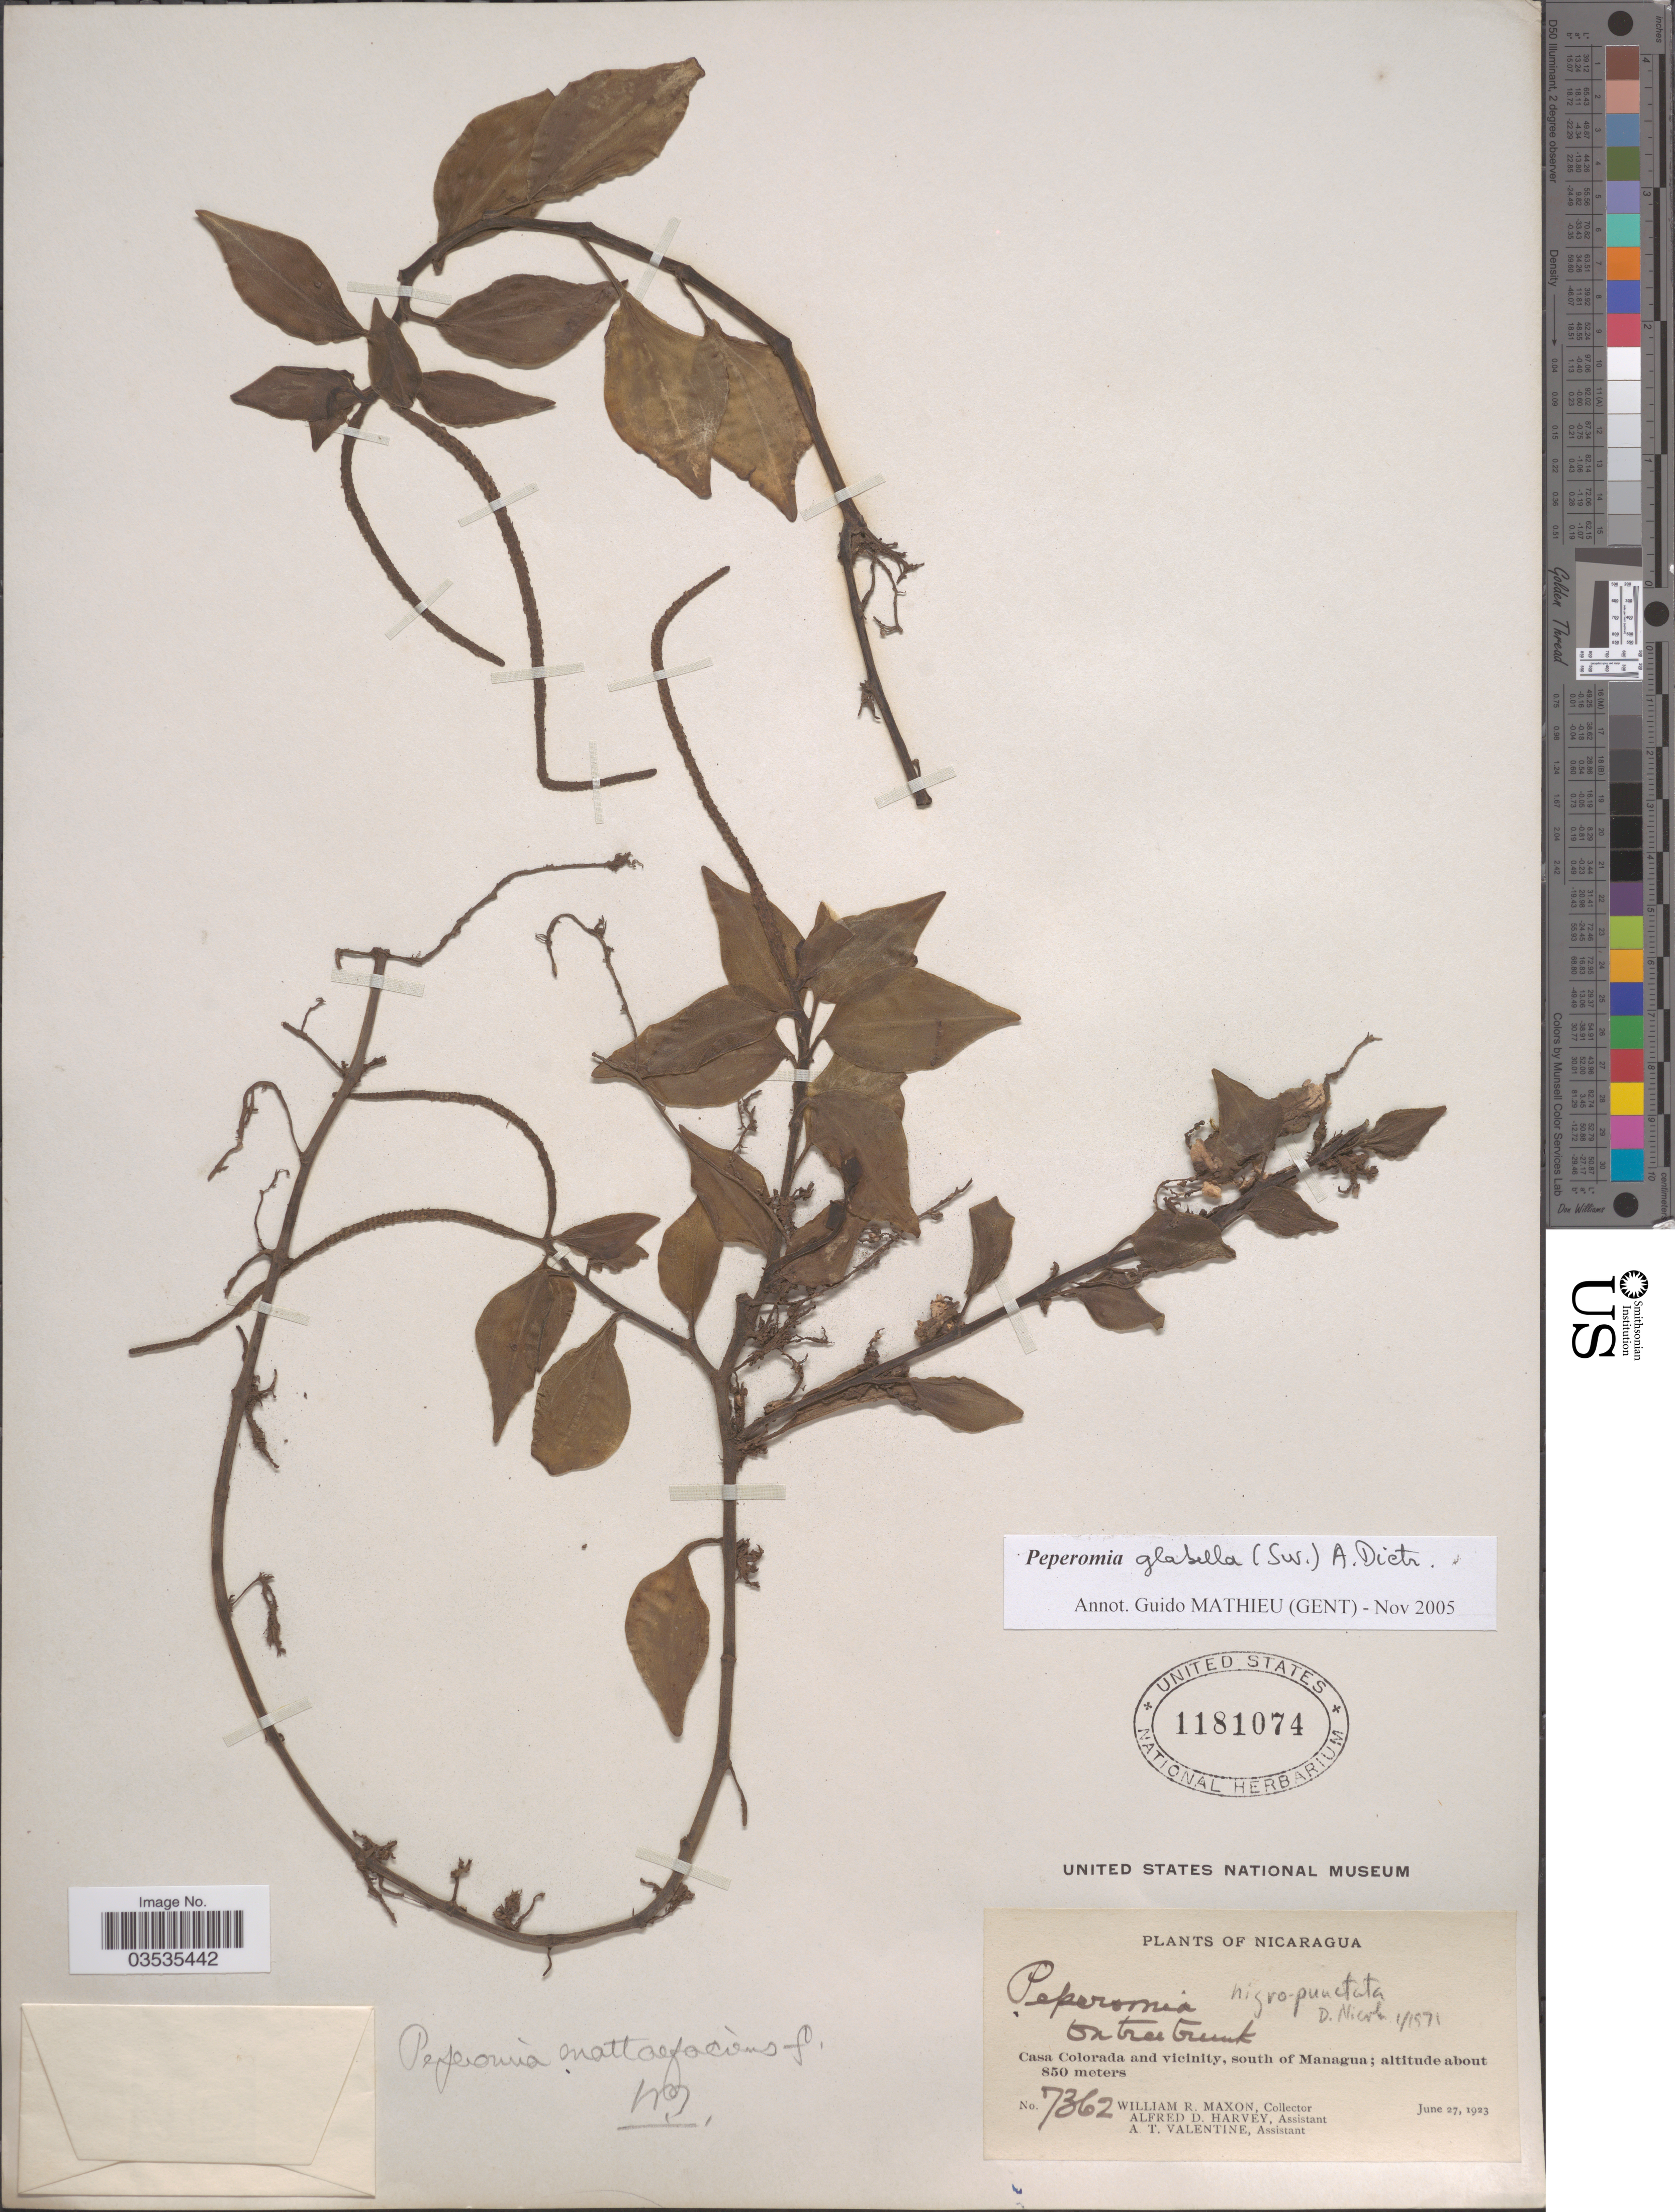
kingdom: Plantae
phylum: Tracheophyta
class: Magnoliopsida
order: Piperales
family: Piperaceae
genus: Peperomia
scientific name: Peperomia san-felipensis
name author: C. DC.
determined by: Jiménez, José Estaban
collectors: W. R. Maxon, A. D. Harvey & A. Valentine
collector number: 7362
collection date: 1923-06-27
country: Nicaragua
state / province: Managua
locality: Casa Colorada and vicinity, south of Managua.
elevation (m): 850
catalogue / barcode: US 1181074